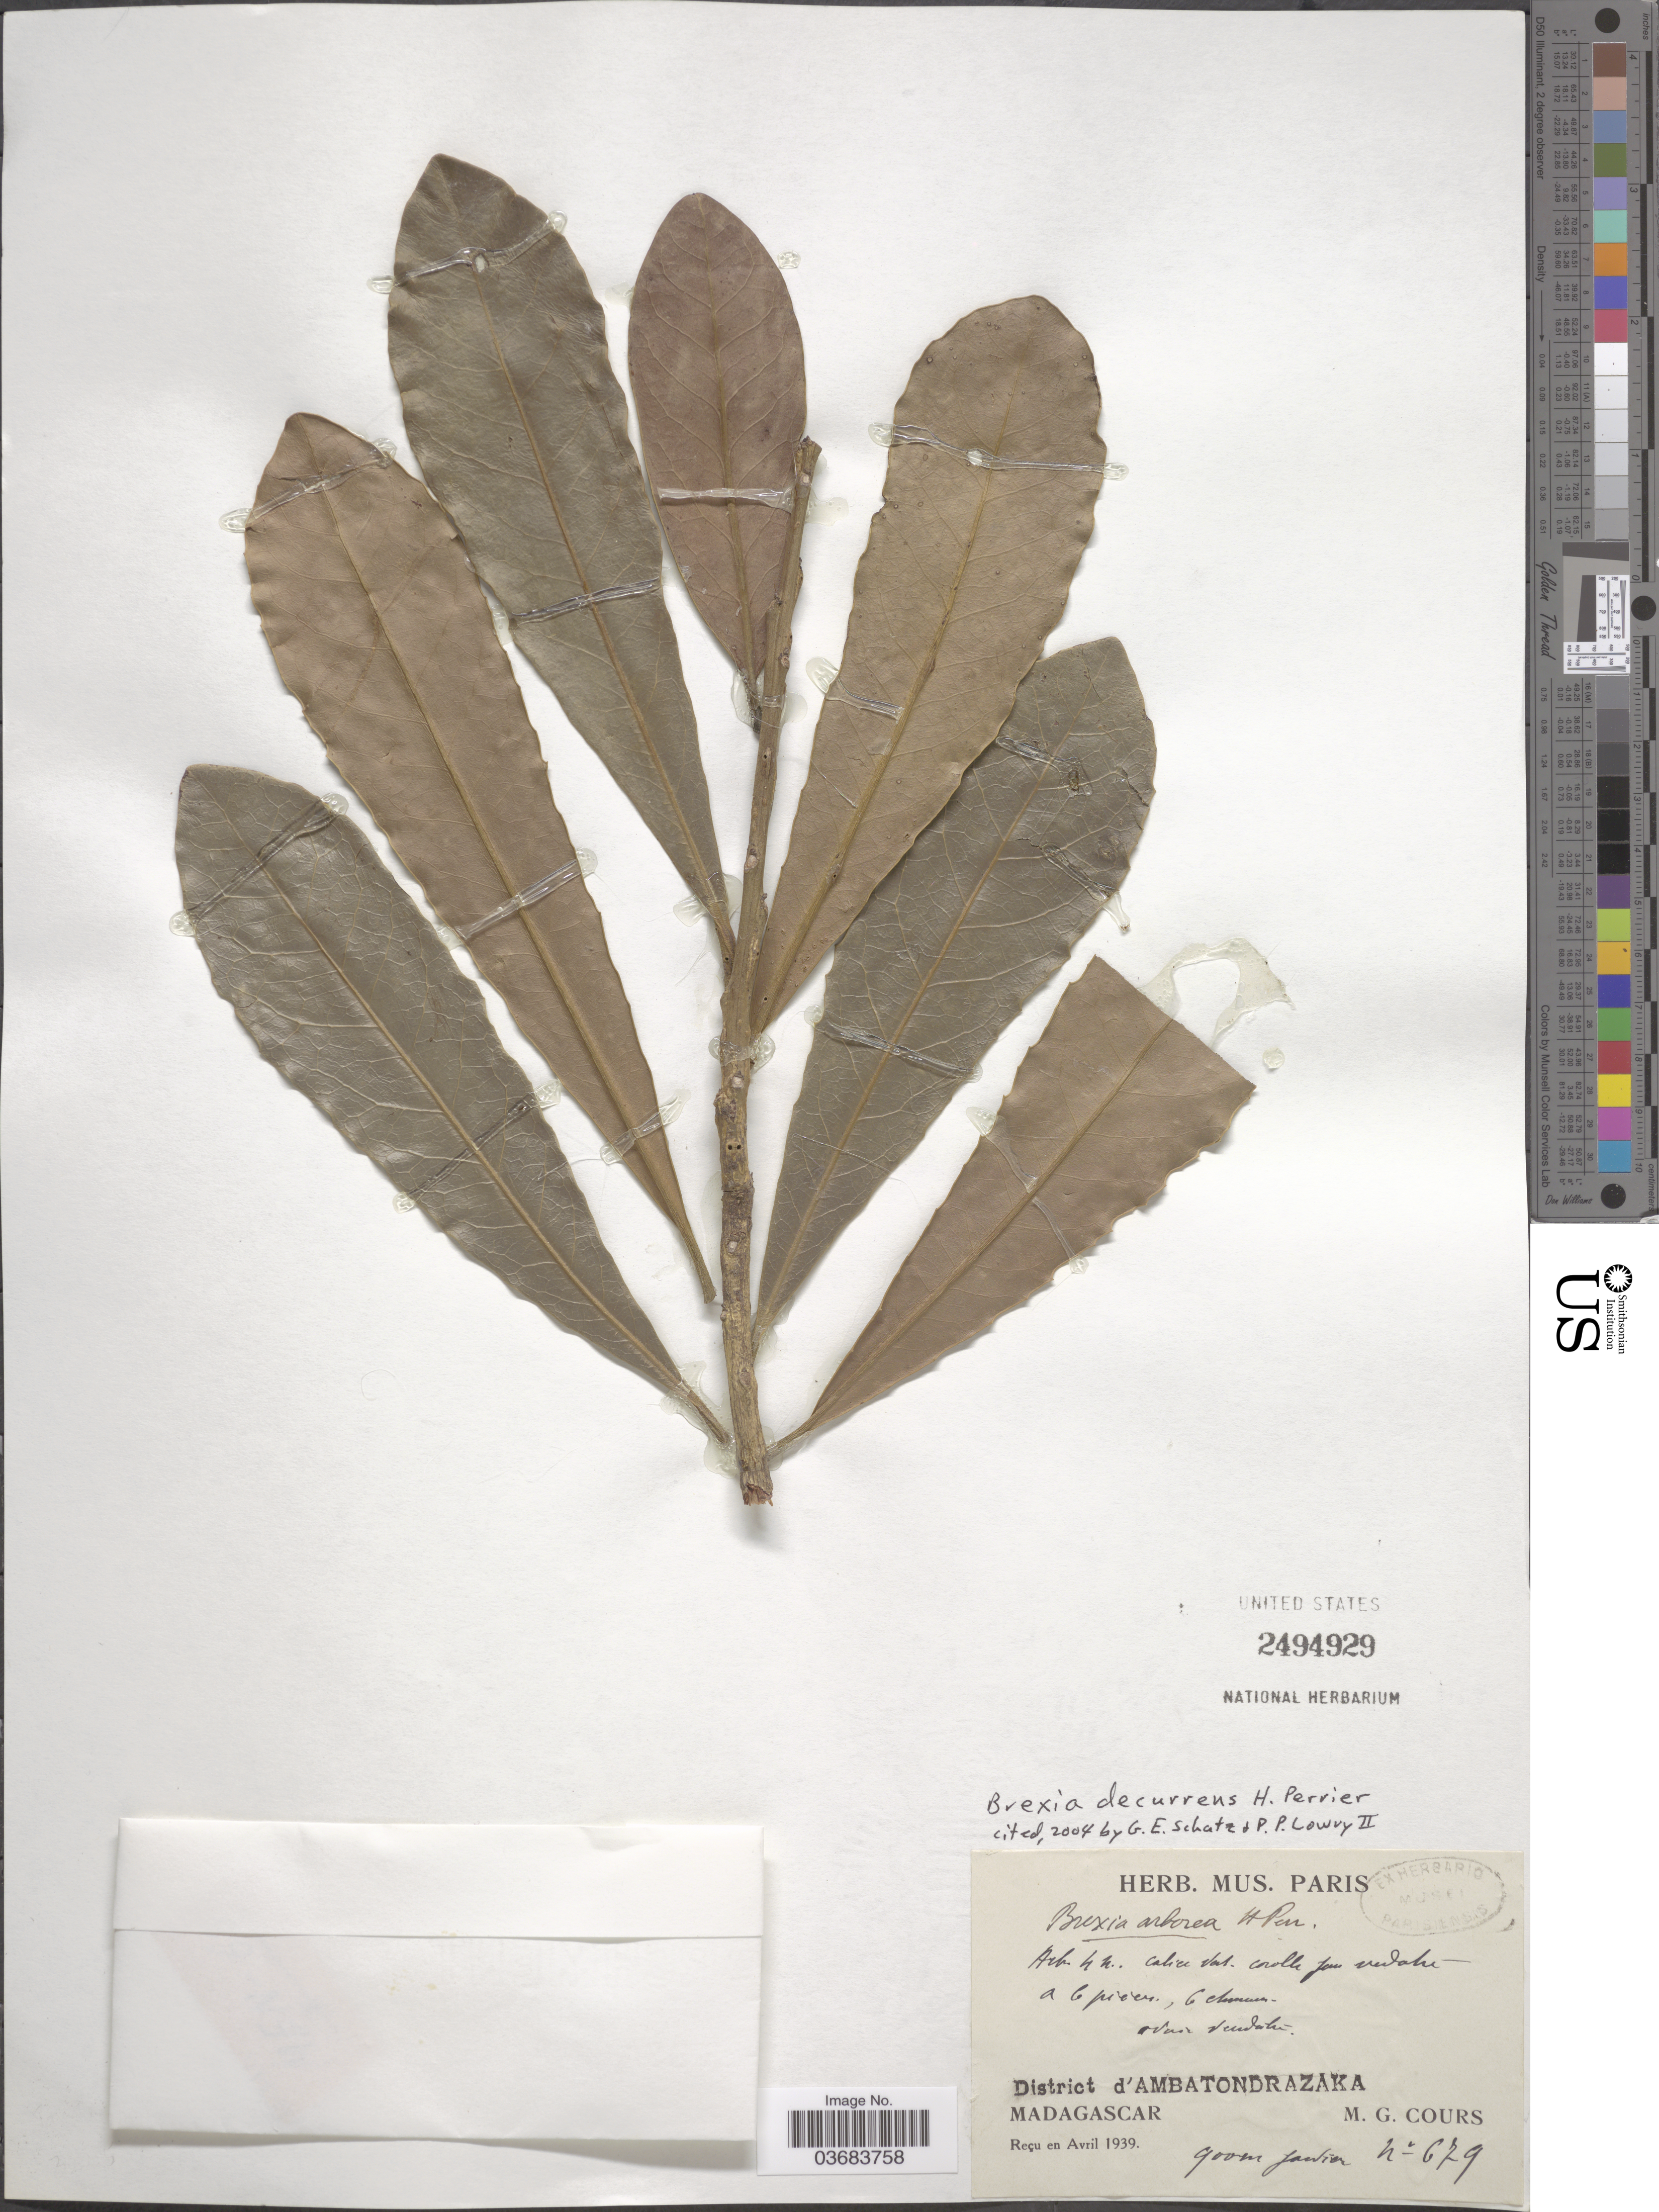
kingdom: Plantae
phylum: Tracheophyta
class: Magnoliopsida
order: Celastrales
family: Celastraceae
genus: Brexia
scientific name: Brexia decurrens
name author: H. Perrier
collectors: M. Cours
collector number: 679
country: Madagascar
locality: District d'Ambatondrazaka.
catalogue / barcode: US 2494929